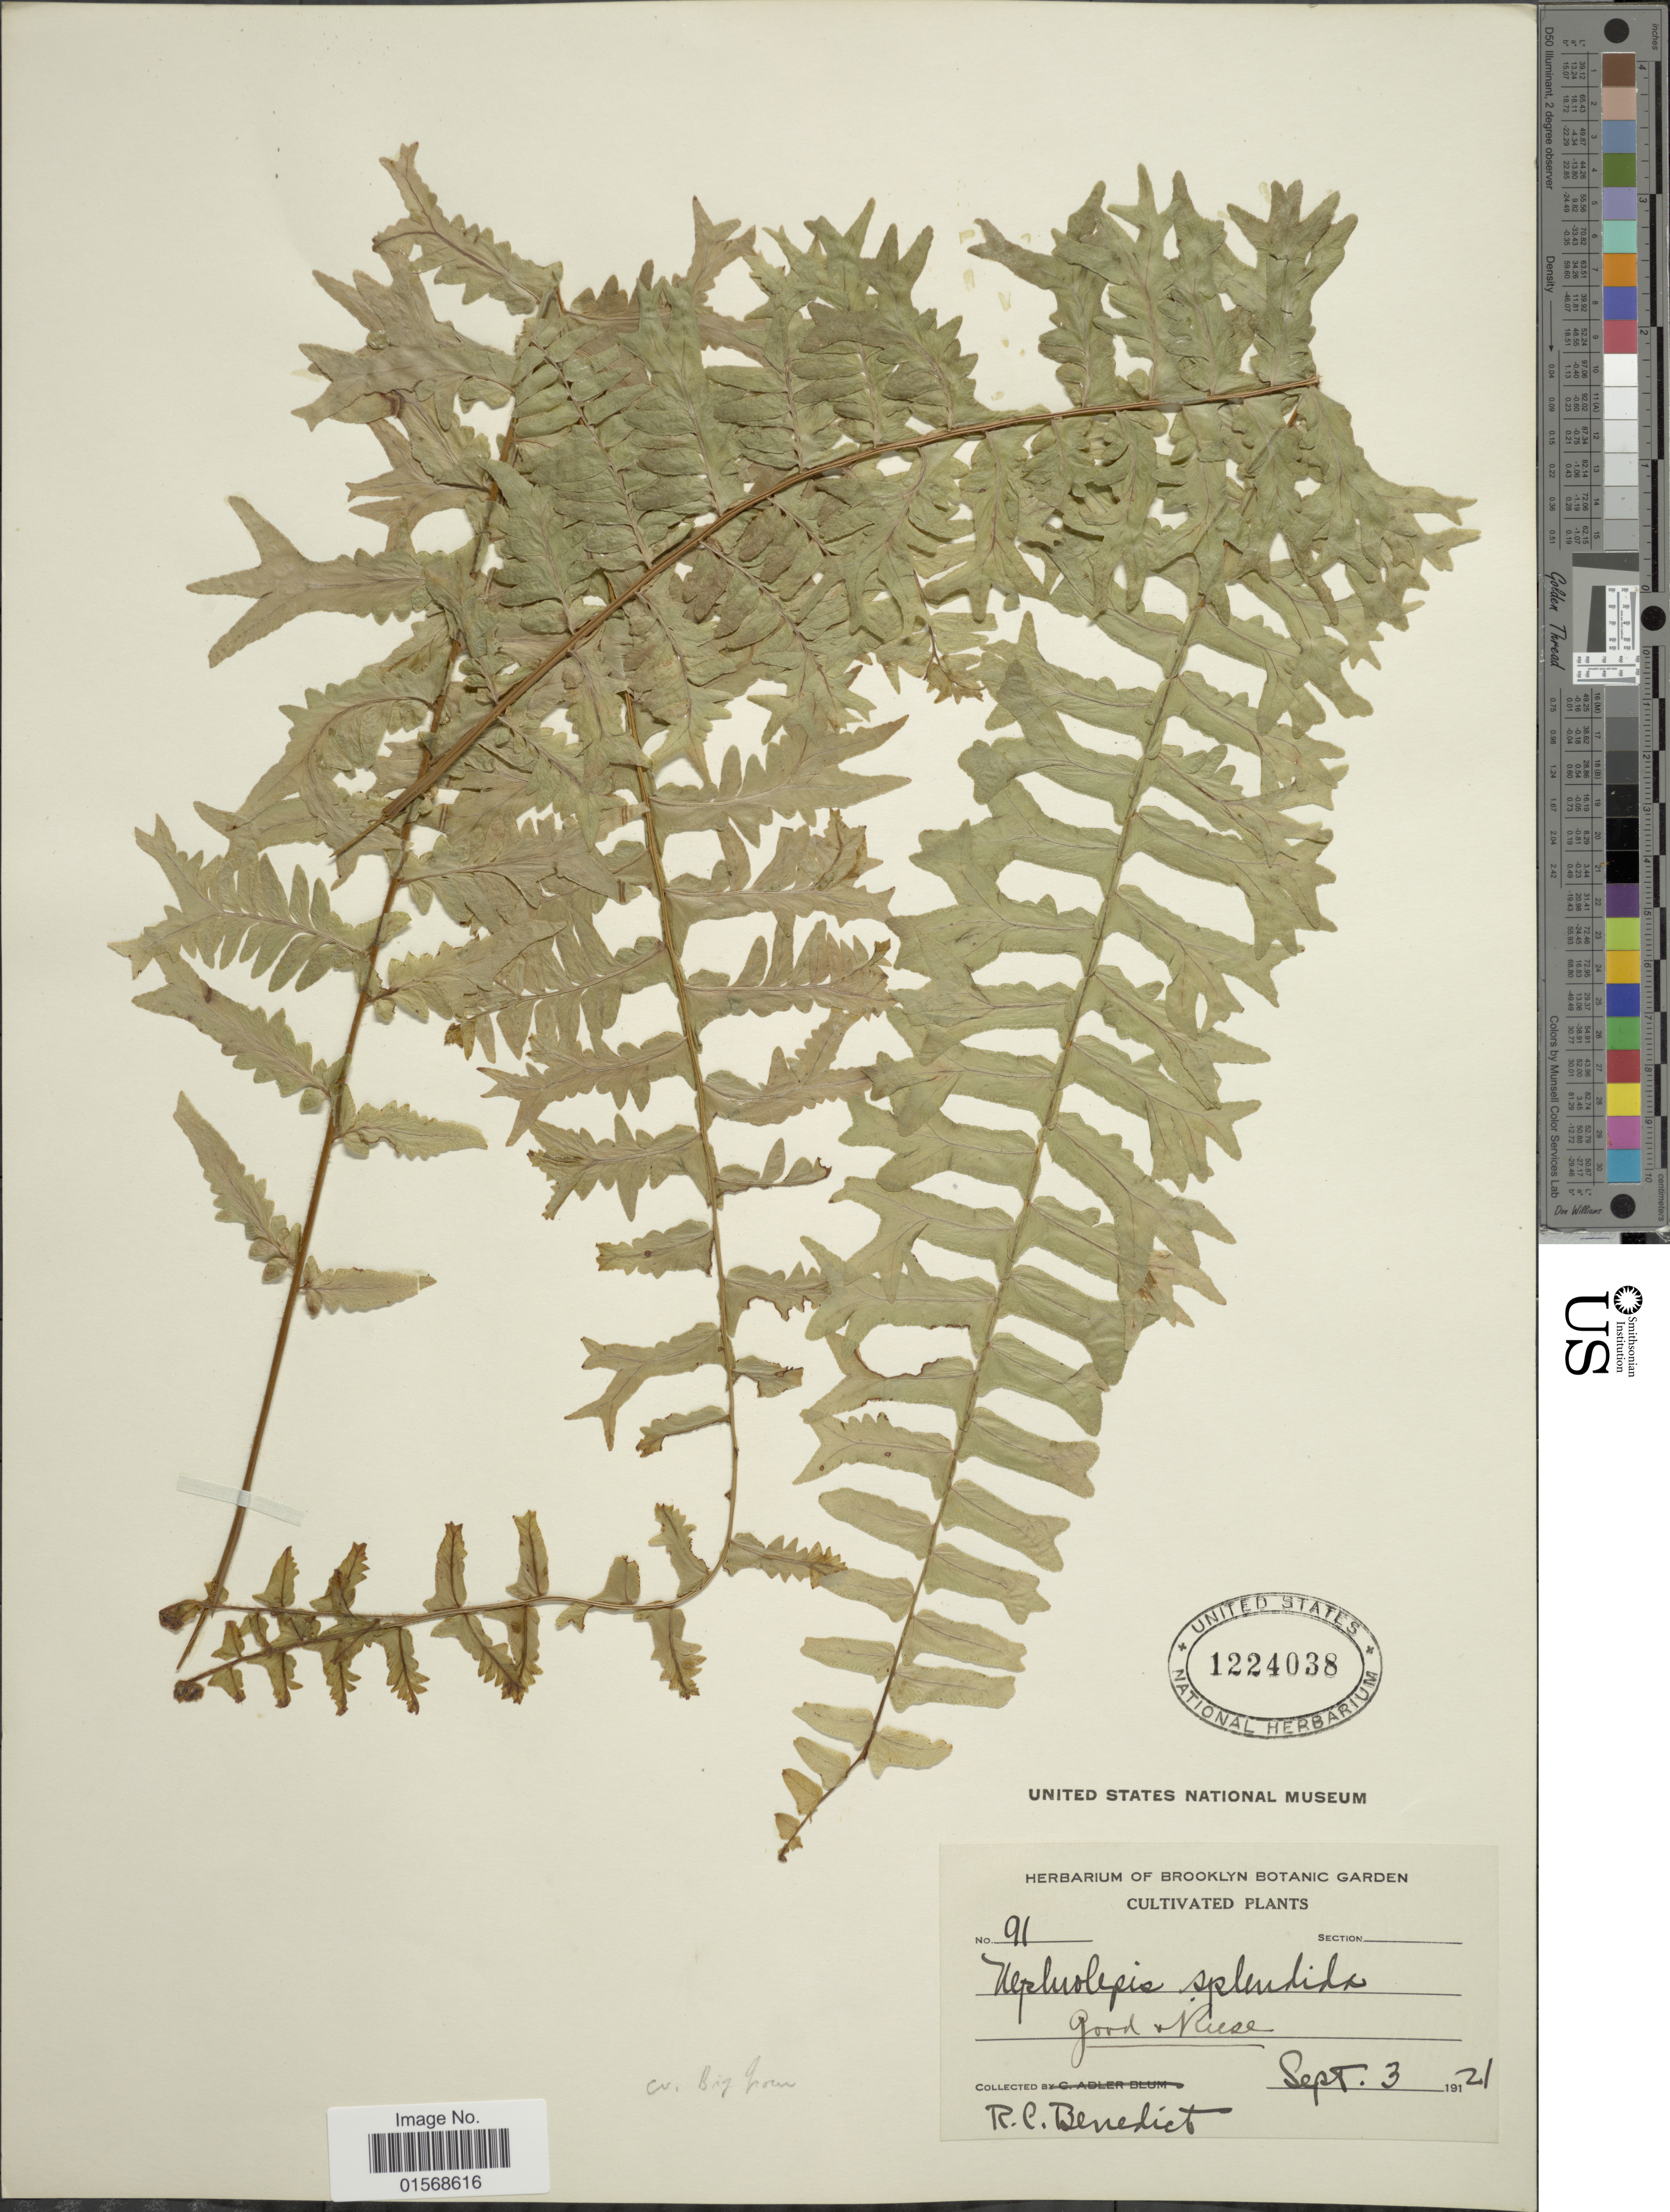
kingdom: Plantae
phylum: Tracheophyta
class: Polypodiopsida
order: Polypodiales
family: Nephrolepidaceae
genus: Nephrolepis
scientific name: Nephrolepis 'Bif Four'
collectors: R. C. Benedict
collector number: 91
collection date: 1921-09-03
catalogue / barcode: US 1224038